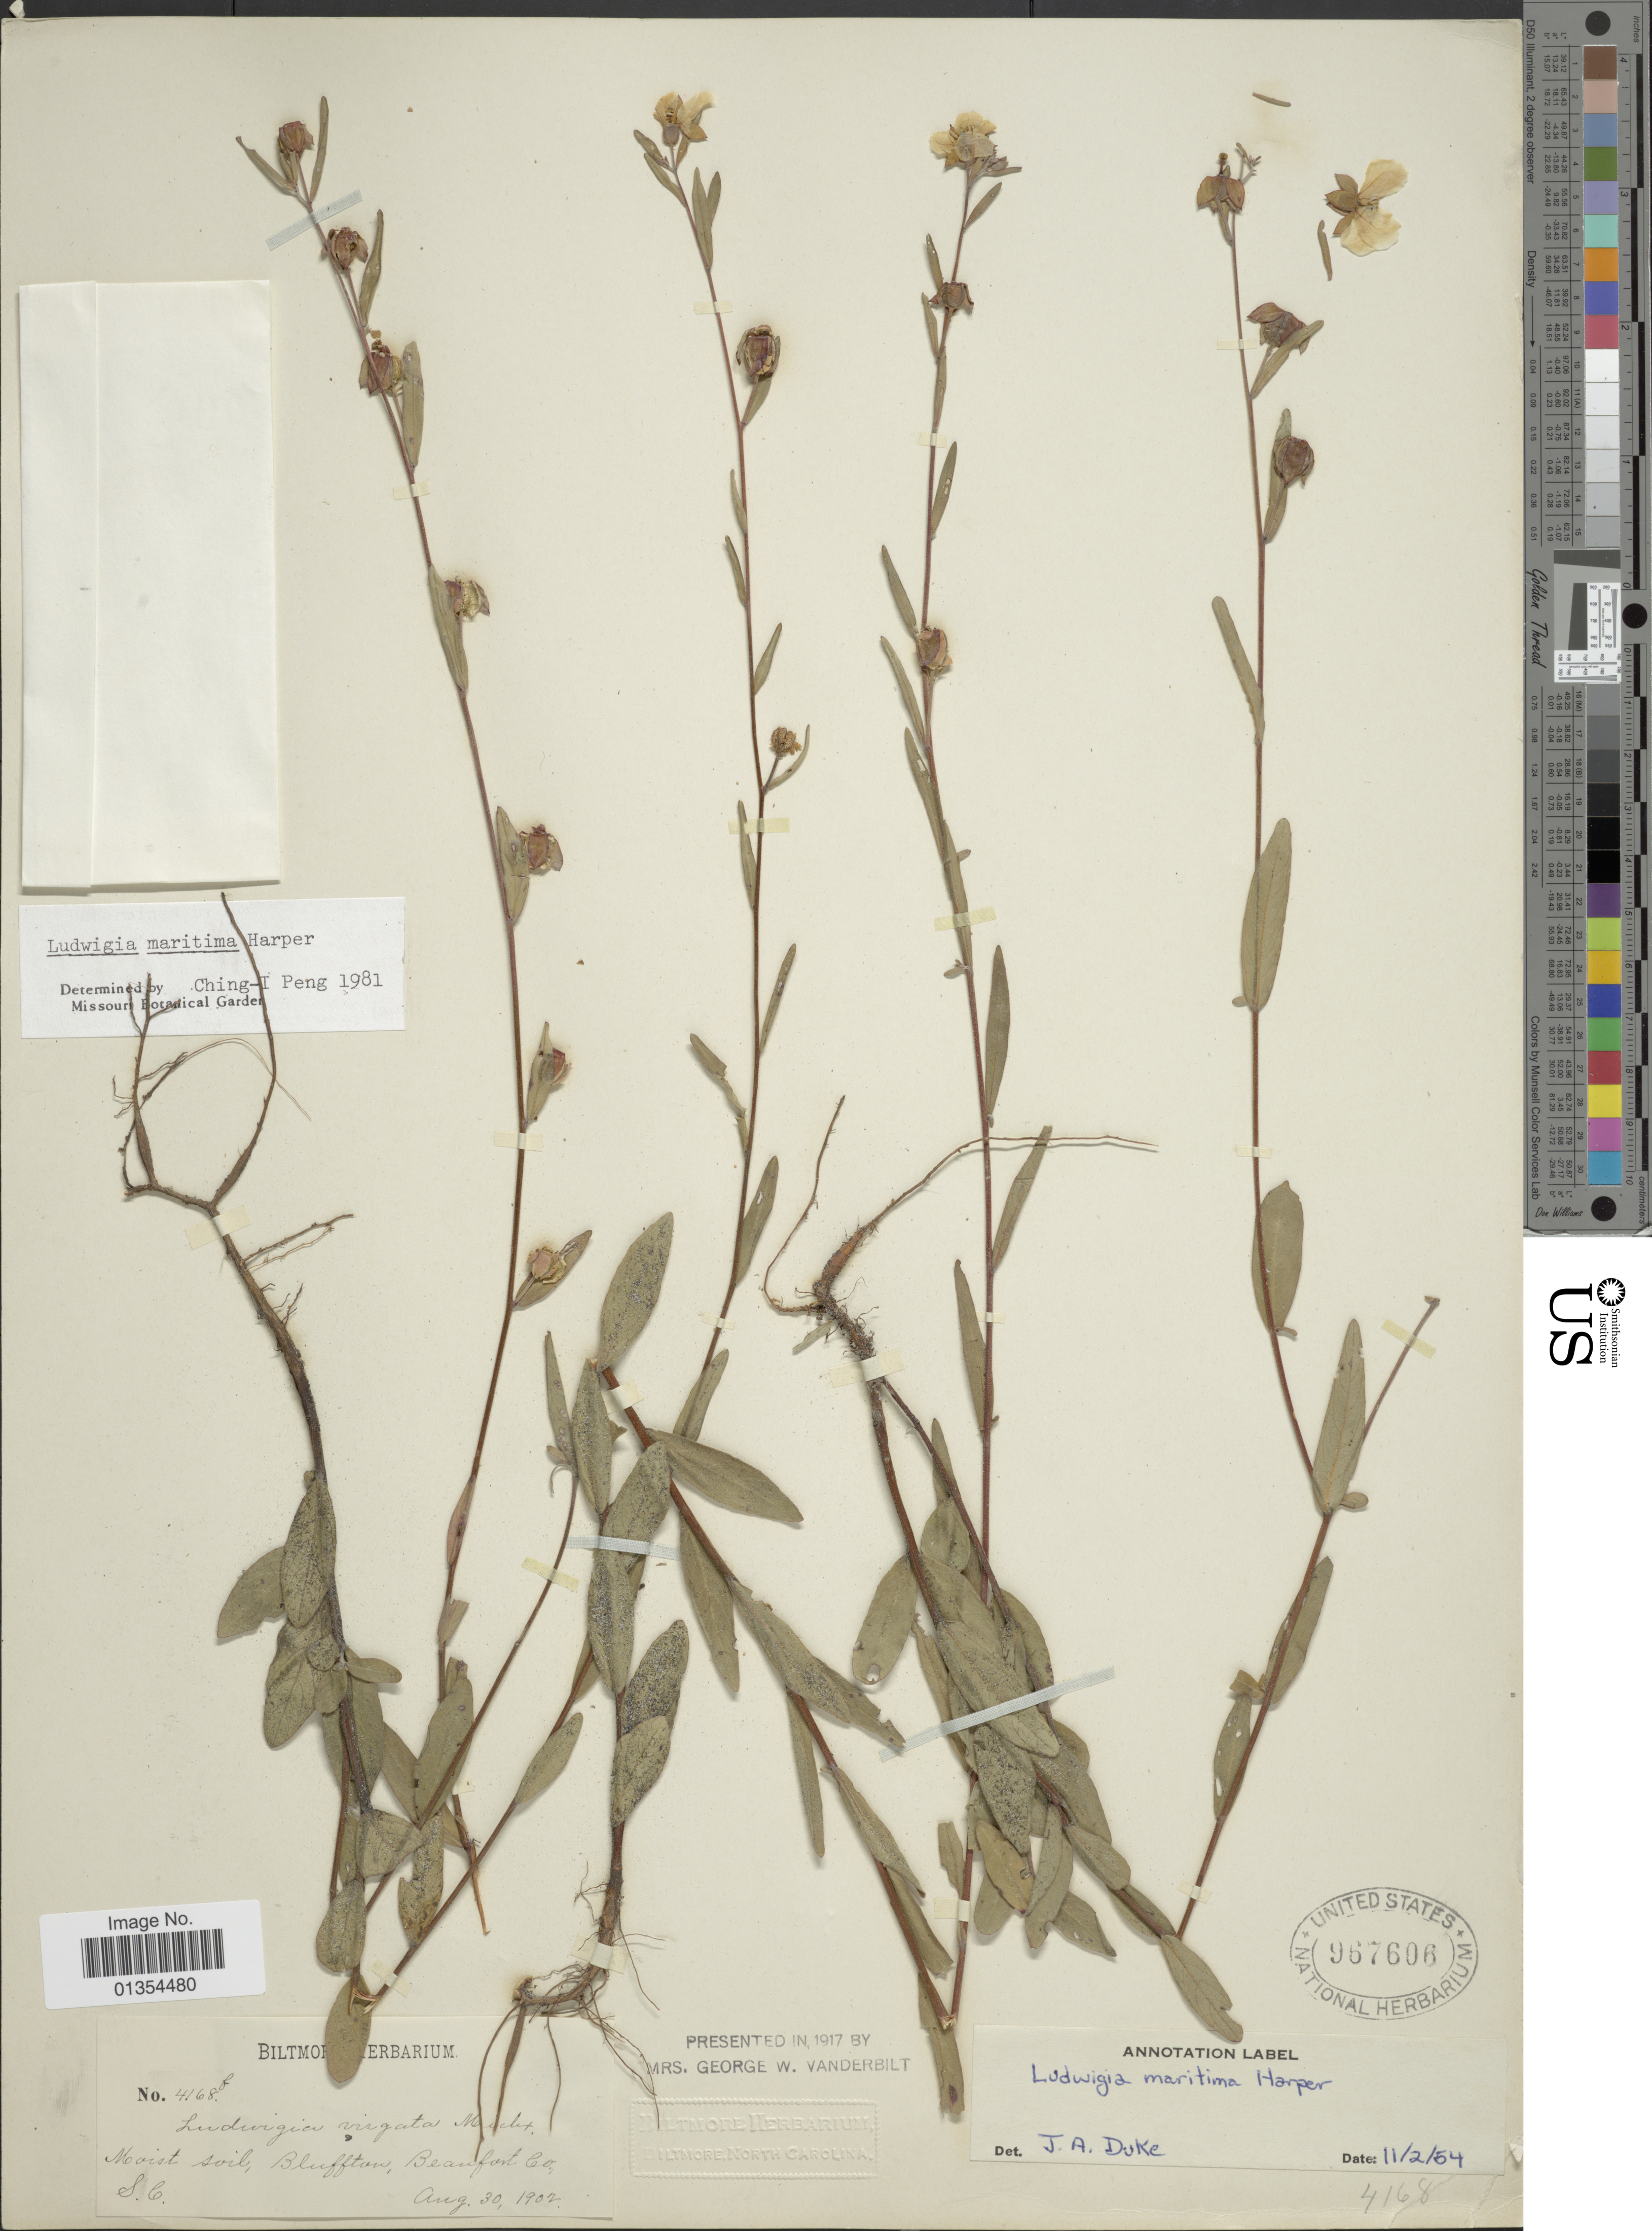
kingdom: Plantae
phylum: Tracheophyta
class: Magnoliopsida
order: Myrtales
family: Onagraceae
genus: Ludwigia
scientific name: Ludwigia maritima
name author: R.M. Harper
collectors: ex herb. Biltmore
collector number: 4168f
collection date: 1902-08-30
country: United States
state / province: South Carolina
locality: Bluffton, Beaufort Co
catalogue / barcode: US 967606